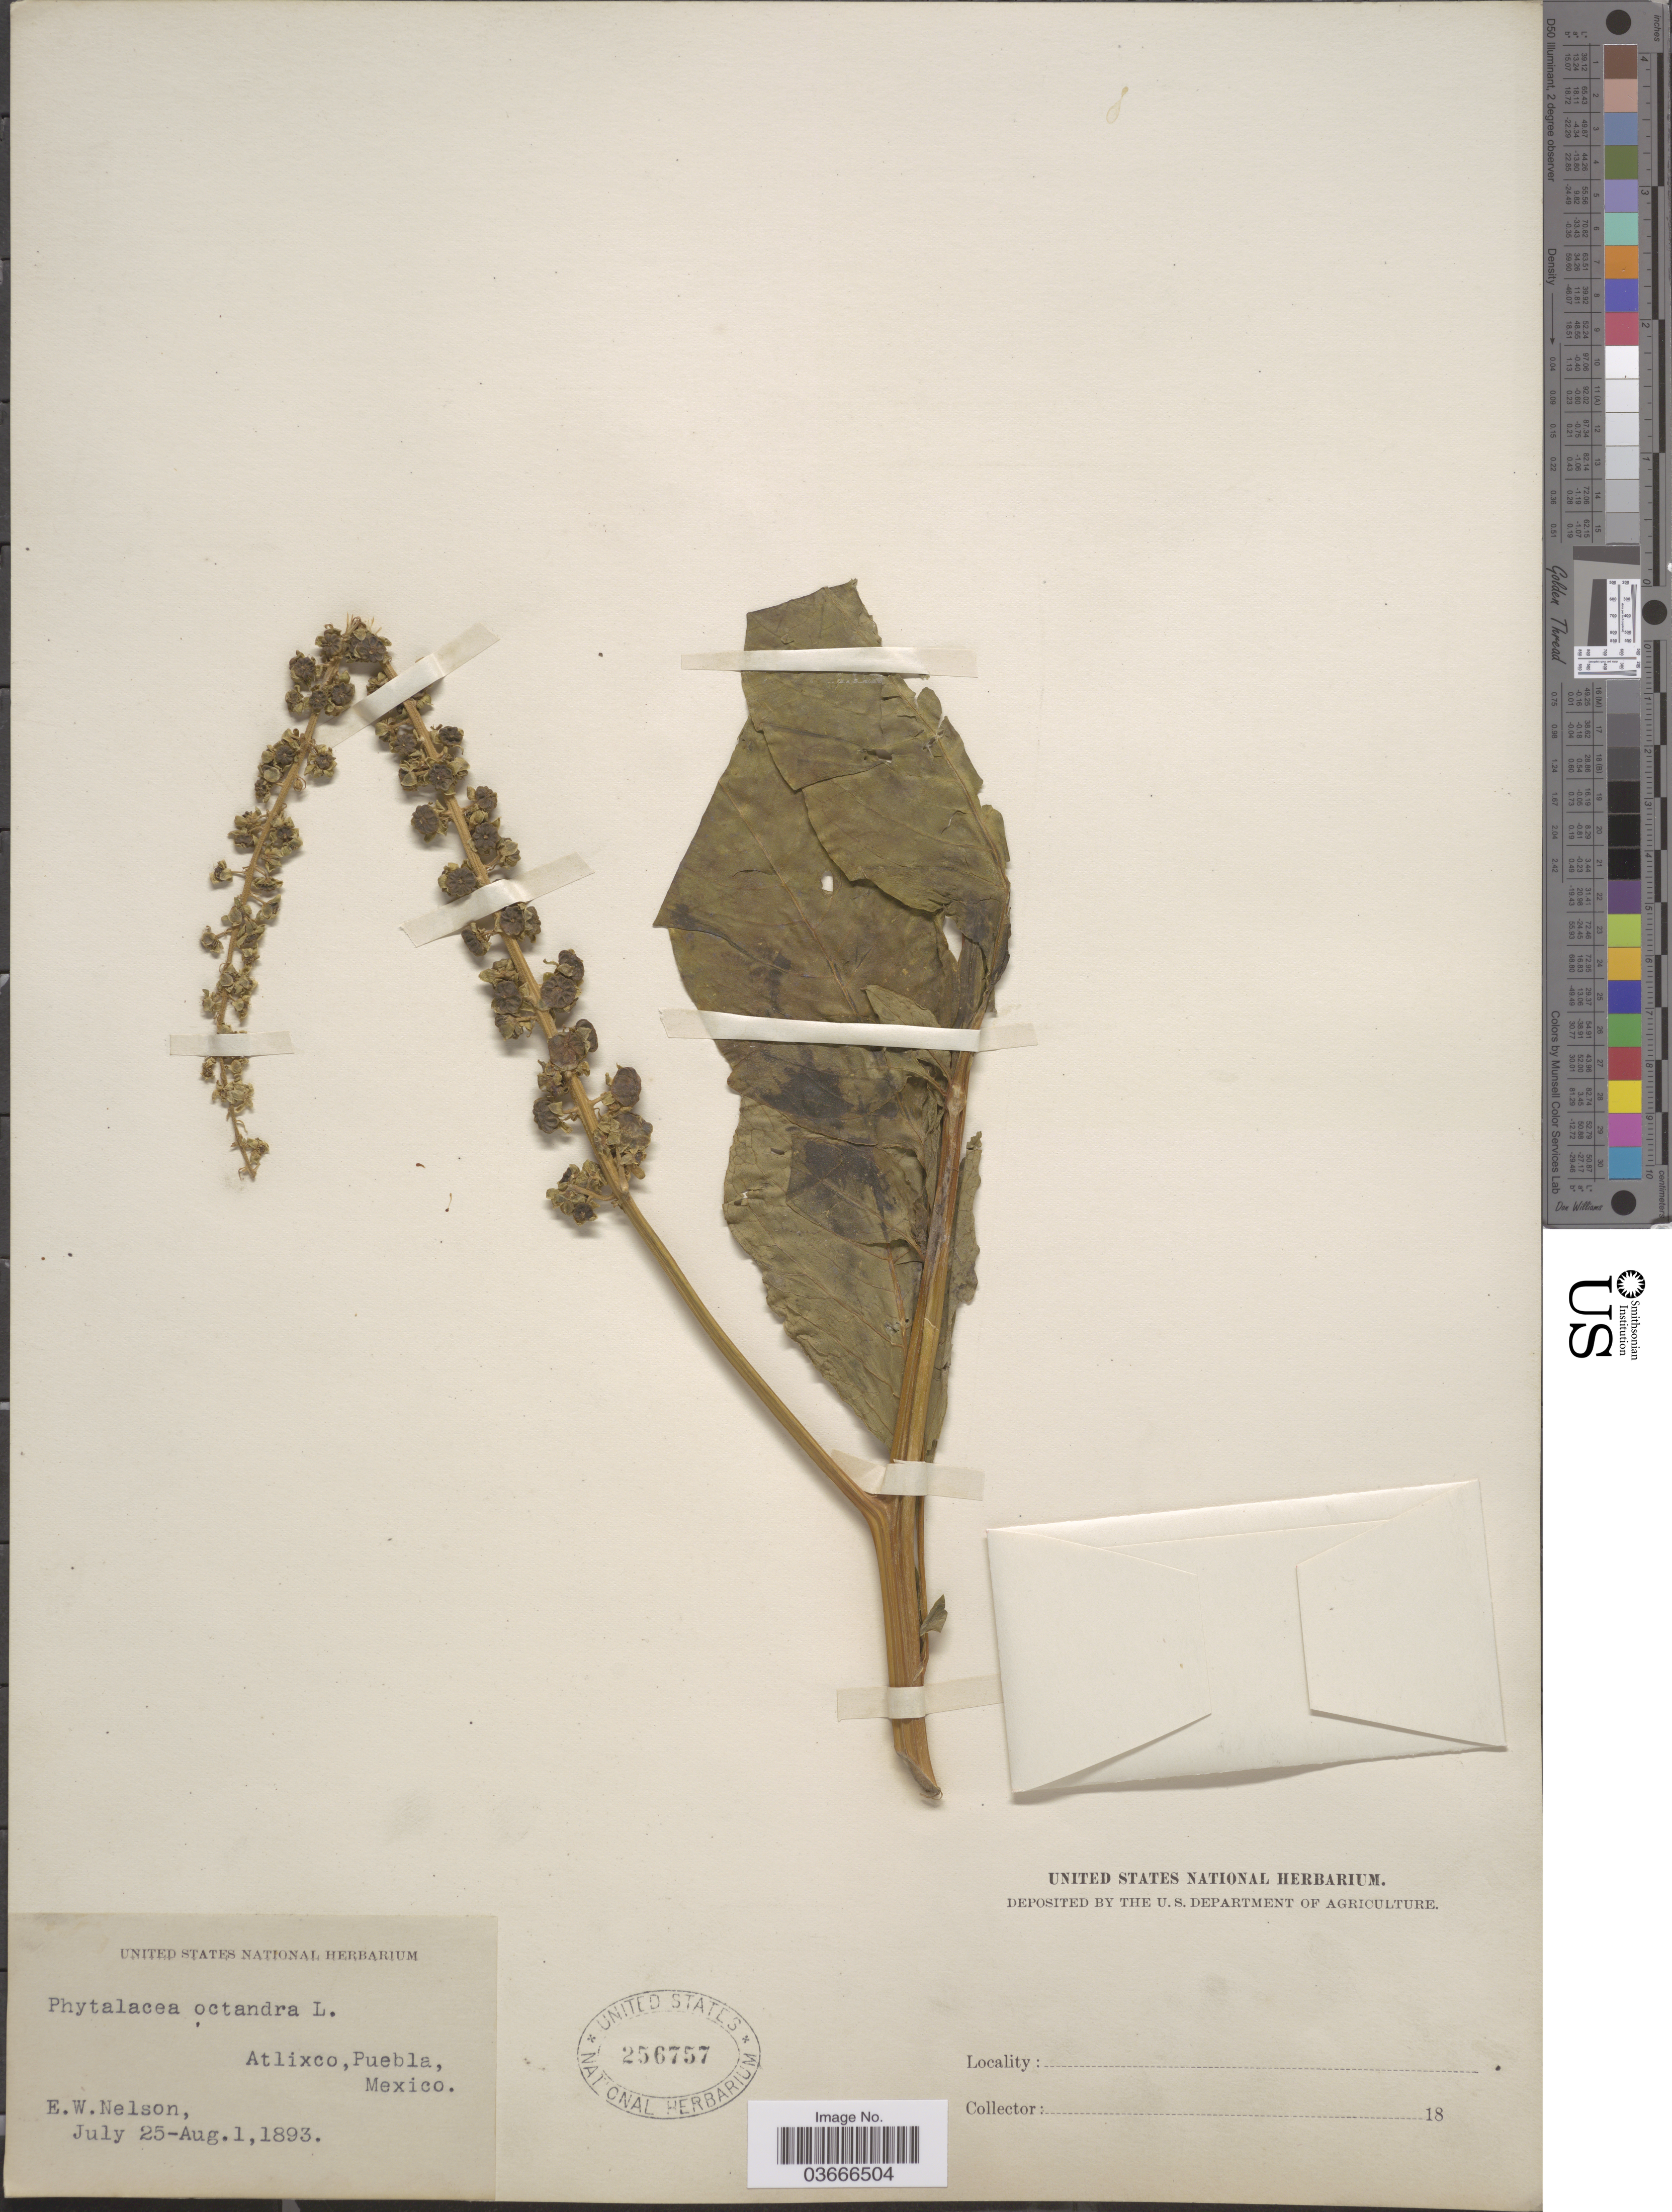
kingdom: Plantae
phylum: Tracheophyta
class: Magnoliopsida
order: Caryophyllales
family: Phytolaccaceae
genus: Phytolacca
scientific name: Phytolacca octandra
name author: L.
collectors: E. W. Nelson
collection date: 1893-07-25/1893-08-01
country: Mexico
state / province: Puebla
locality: Atlixco.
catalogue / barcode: US 256757